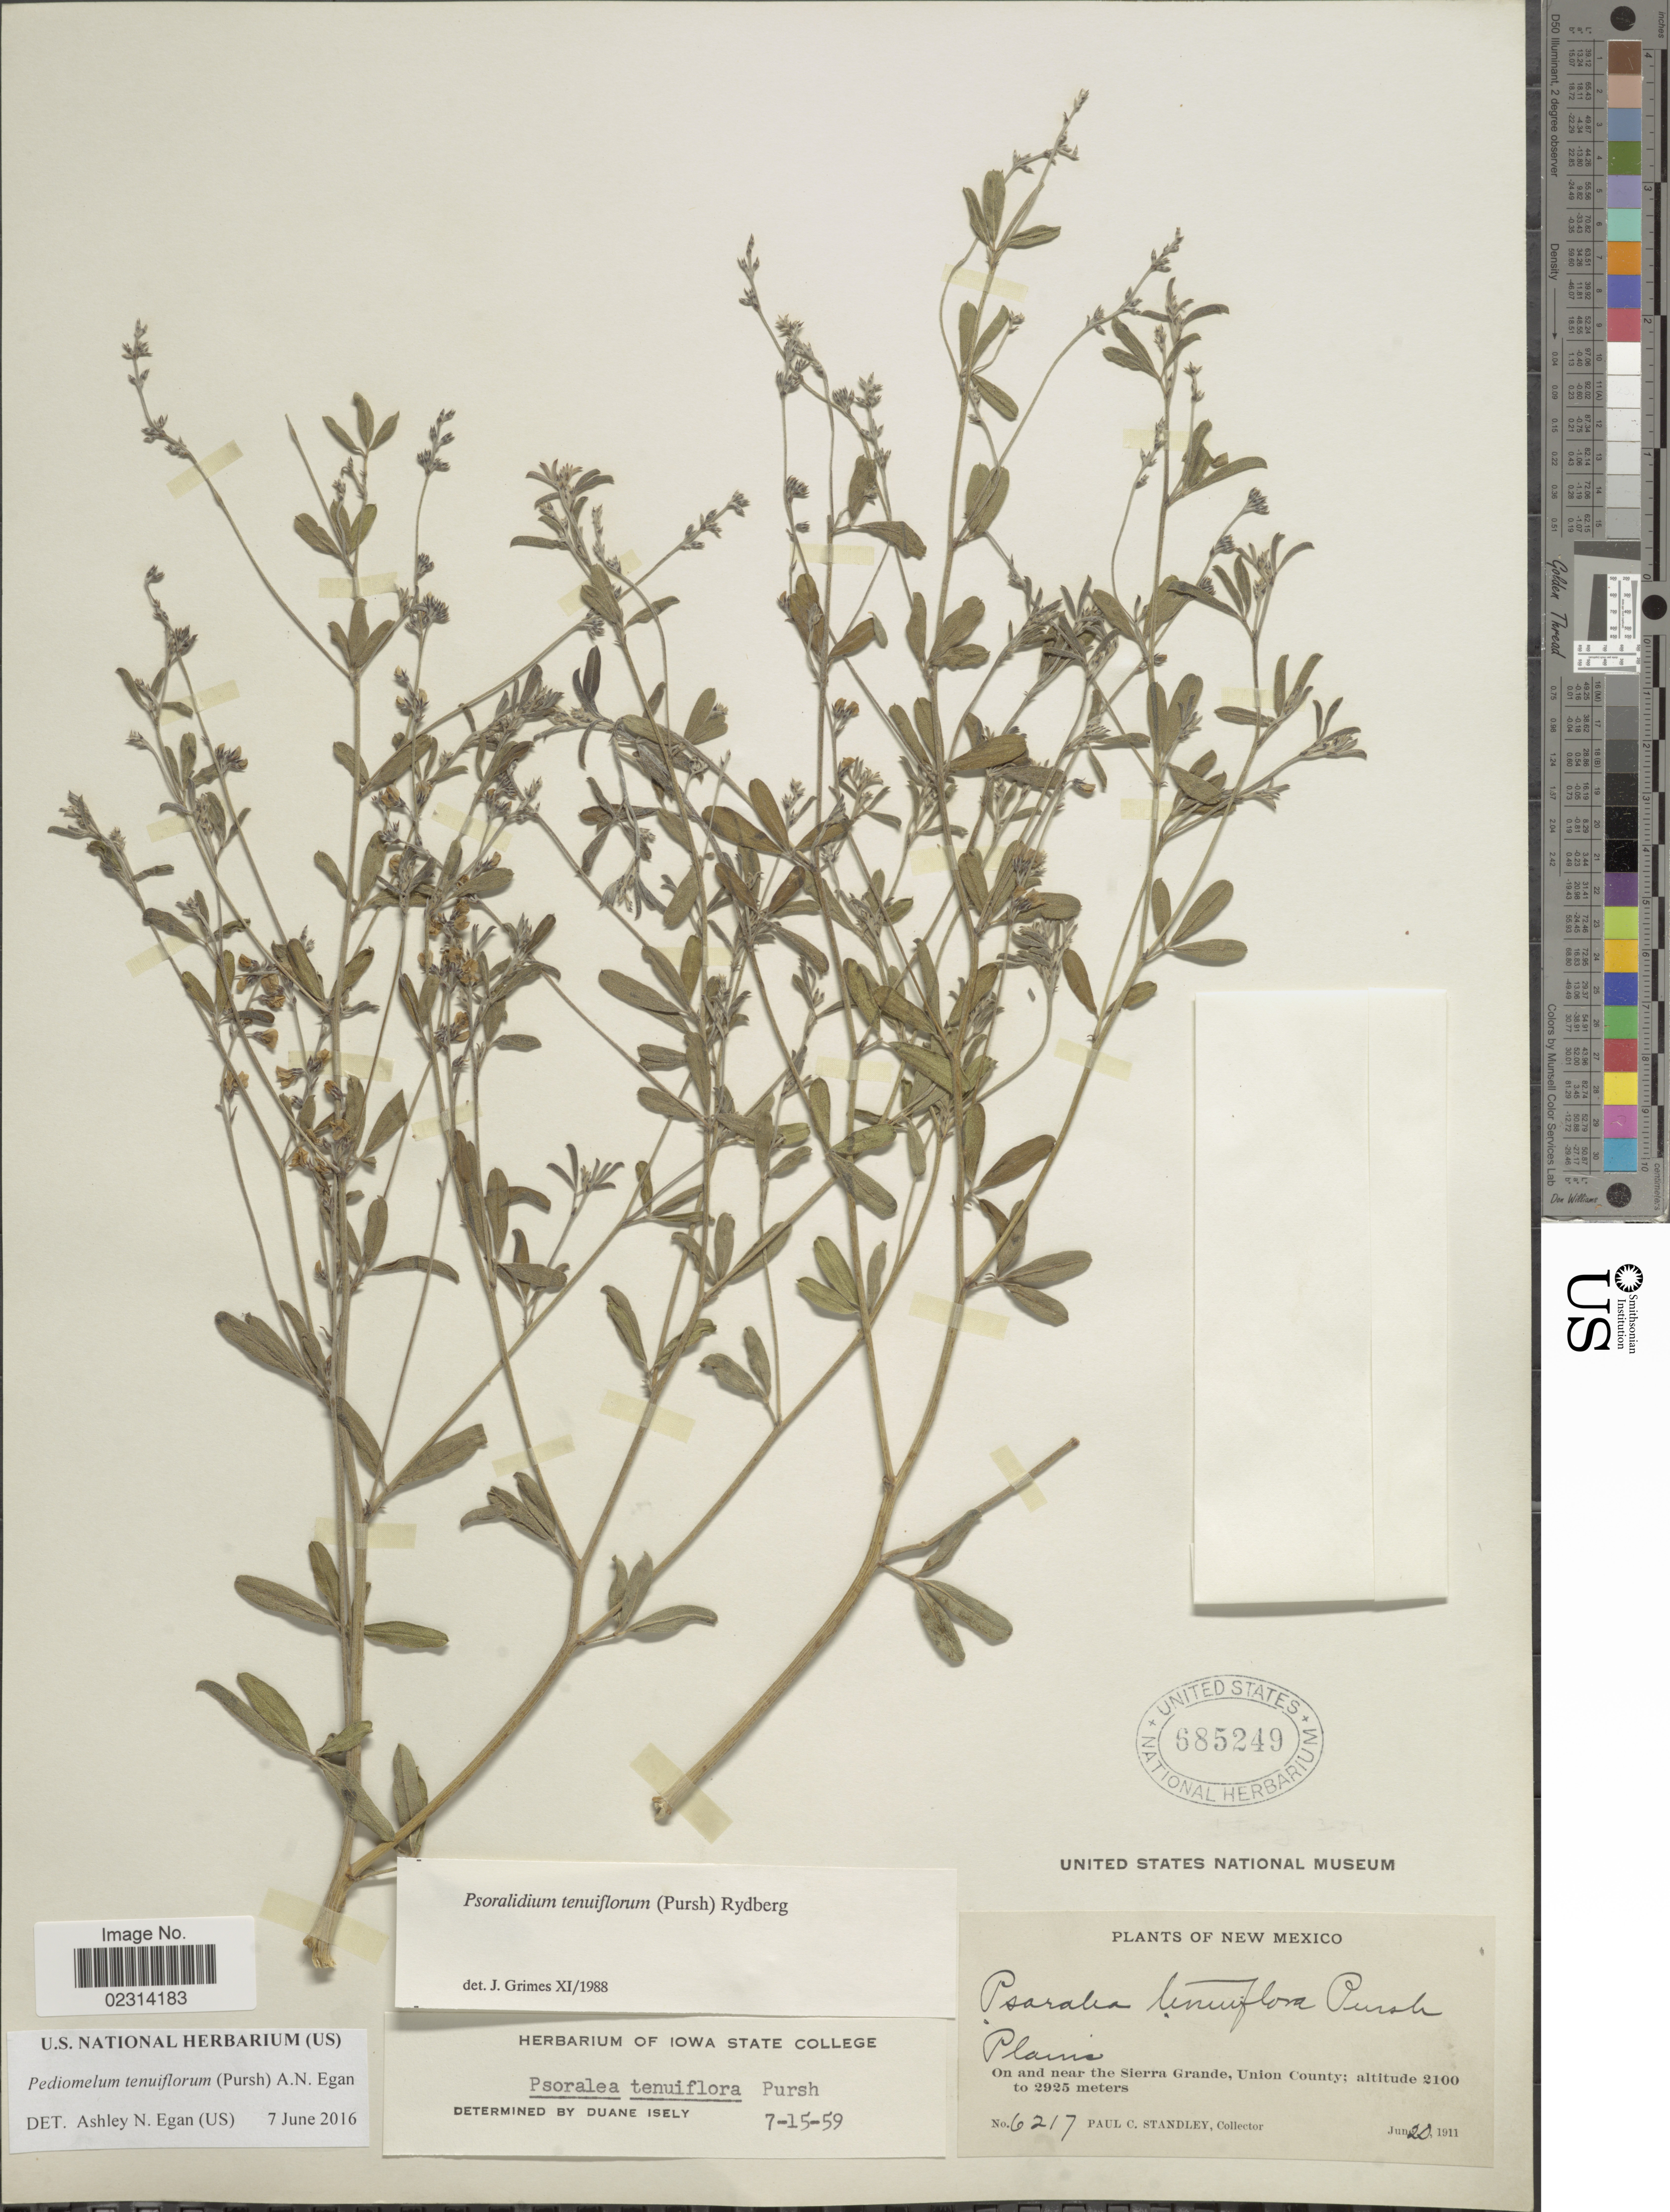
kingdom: Plantae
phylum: Tracheophyta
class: Magnoliopsida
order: Fabales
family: Fabaceae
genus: Psoralidium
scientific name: Psoralidium tenuiflorum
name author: (Pursh) Rydb.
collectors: P. C. Standley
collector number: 6217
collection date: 1911-06-20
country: United States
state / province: New Mexico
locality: On and near the Sierra Grande, Union County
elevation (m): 2100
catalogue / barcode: US 685249